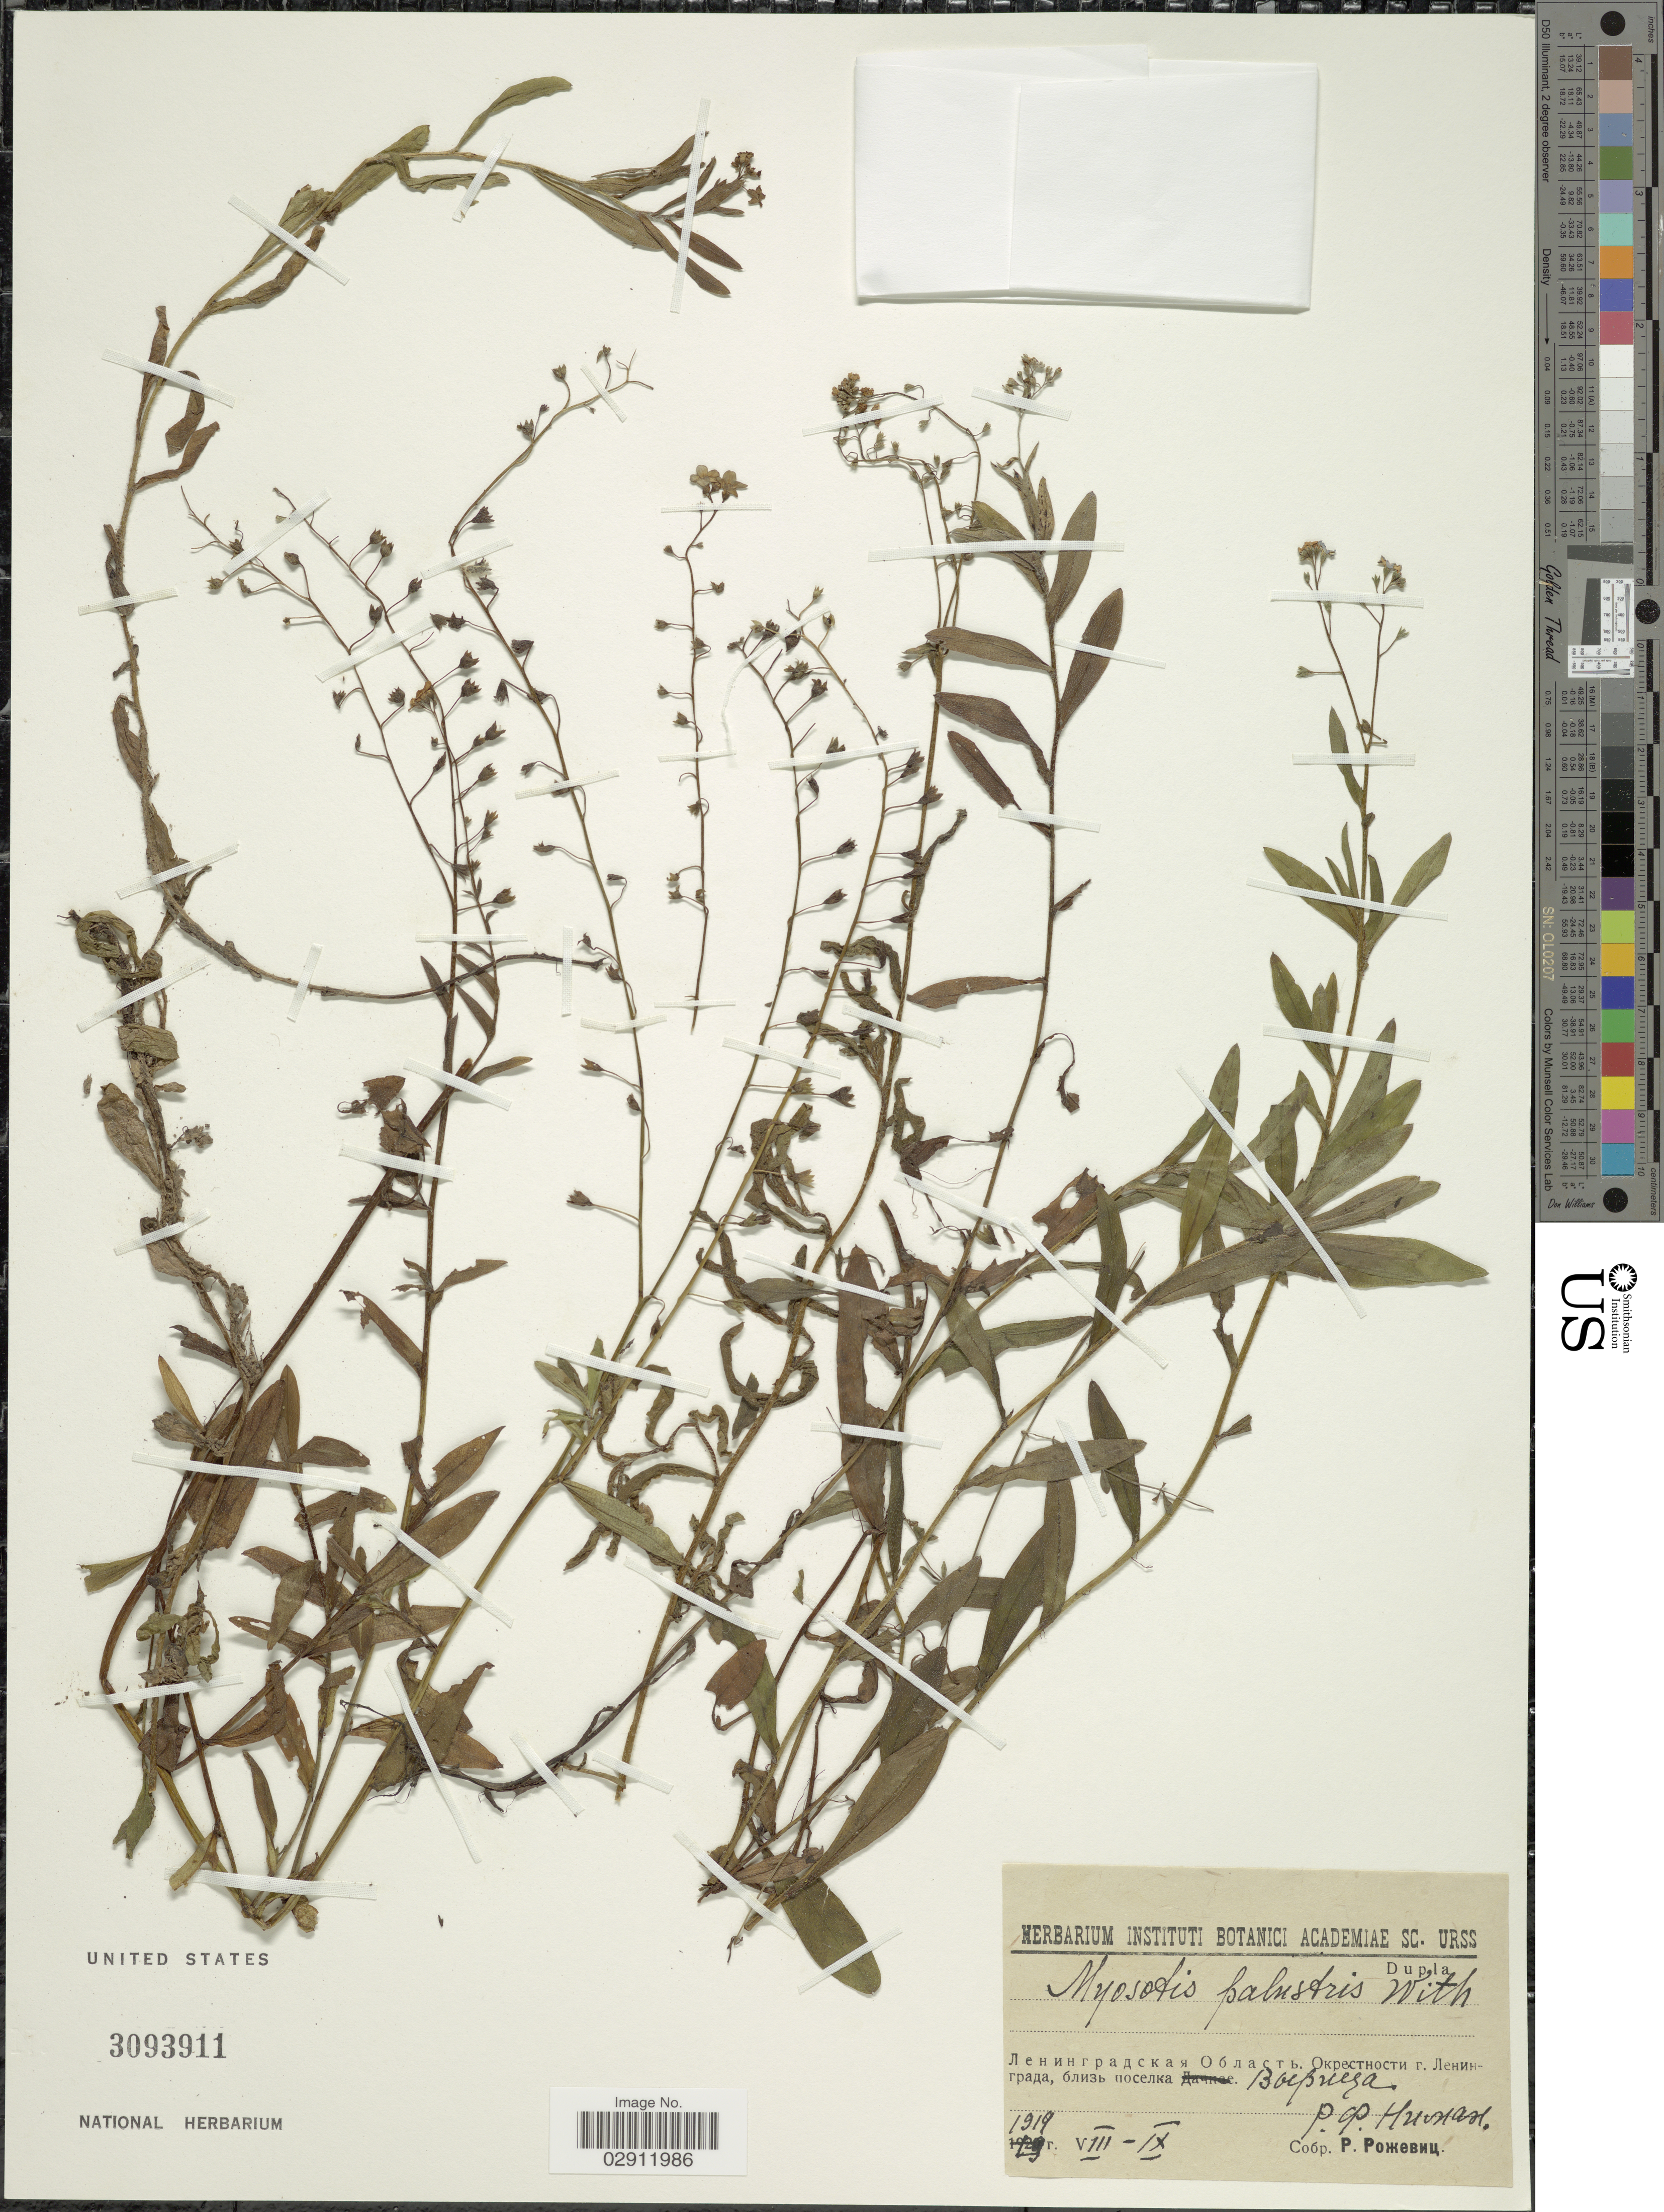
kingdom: Plantae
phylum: Tracheophyta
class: Magnoliopsida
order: Boraginales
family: Boraginaceae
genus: Myosotis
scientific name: Myosotis palustris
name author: L.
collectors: R. Niman & R. Rozhevits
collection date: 1919-08/1919-09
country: Russian Federation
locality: Vicinity of Sankt- Peterburg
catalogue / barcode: US 3093911